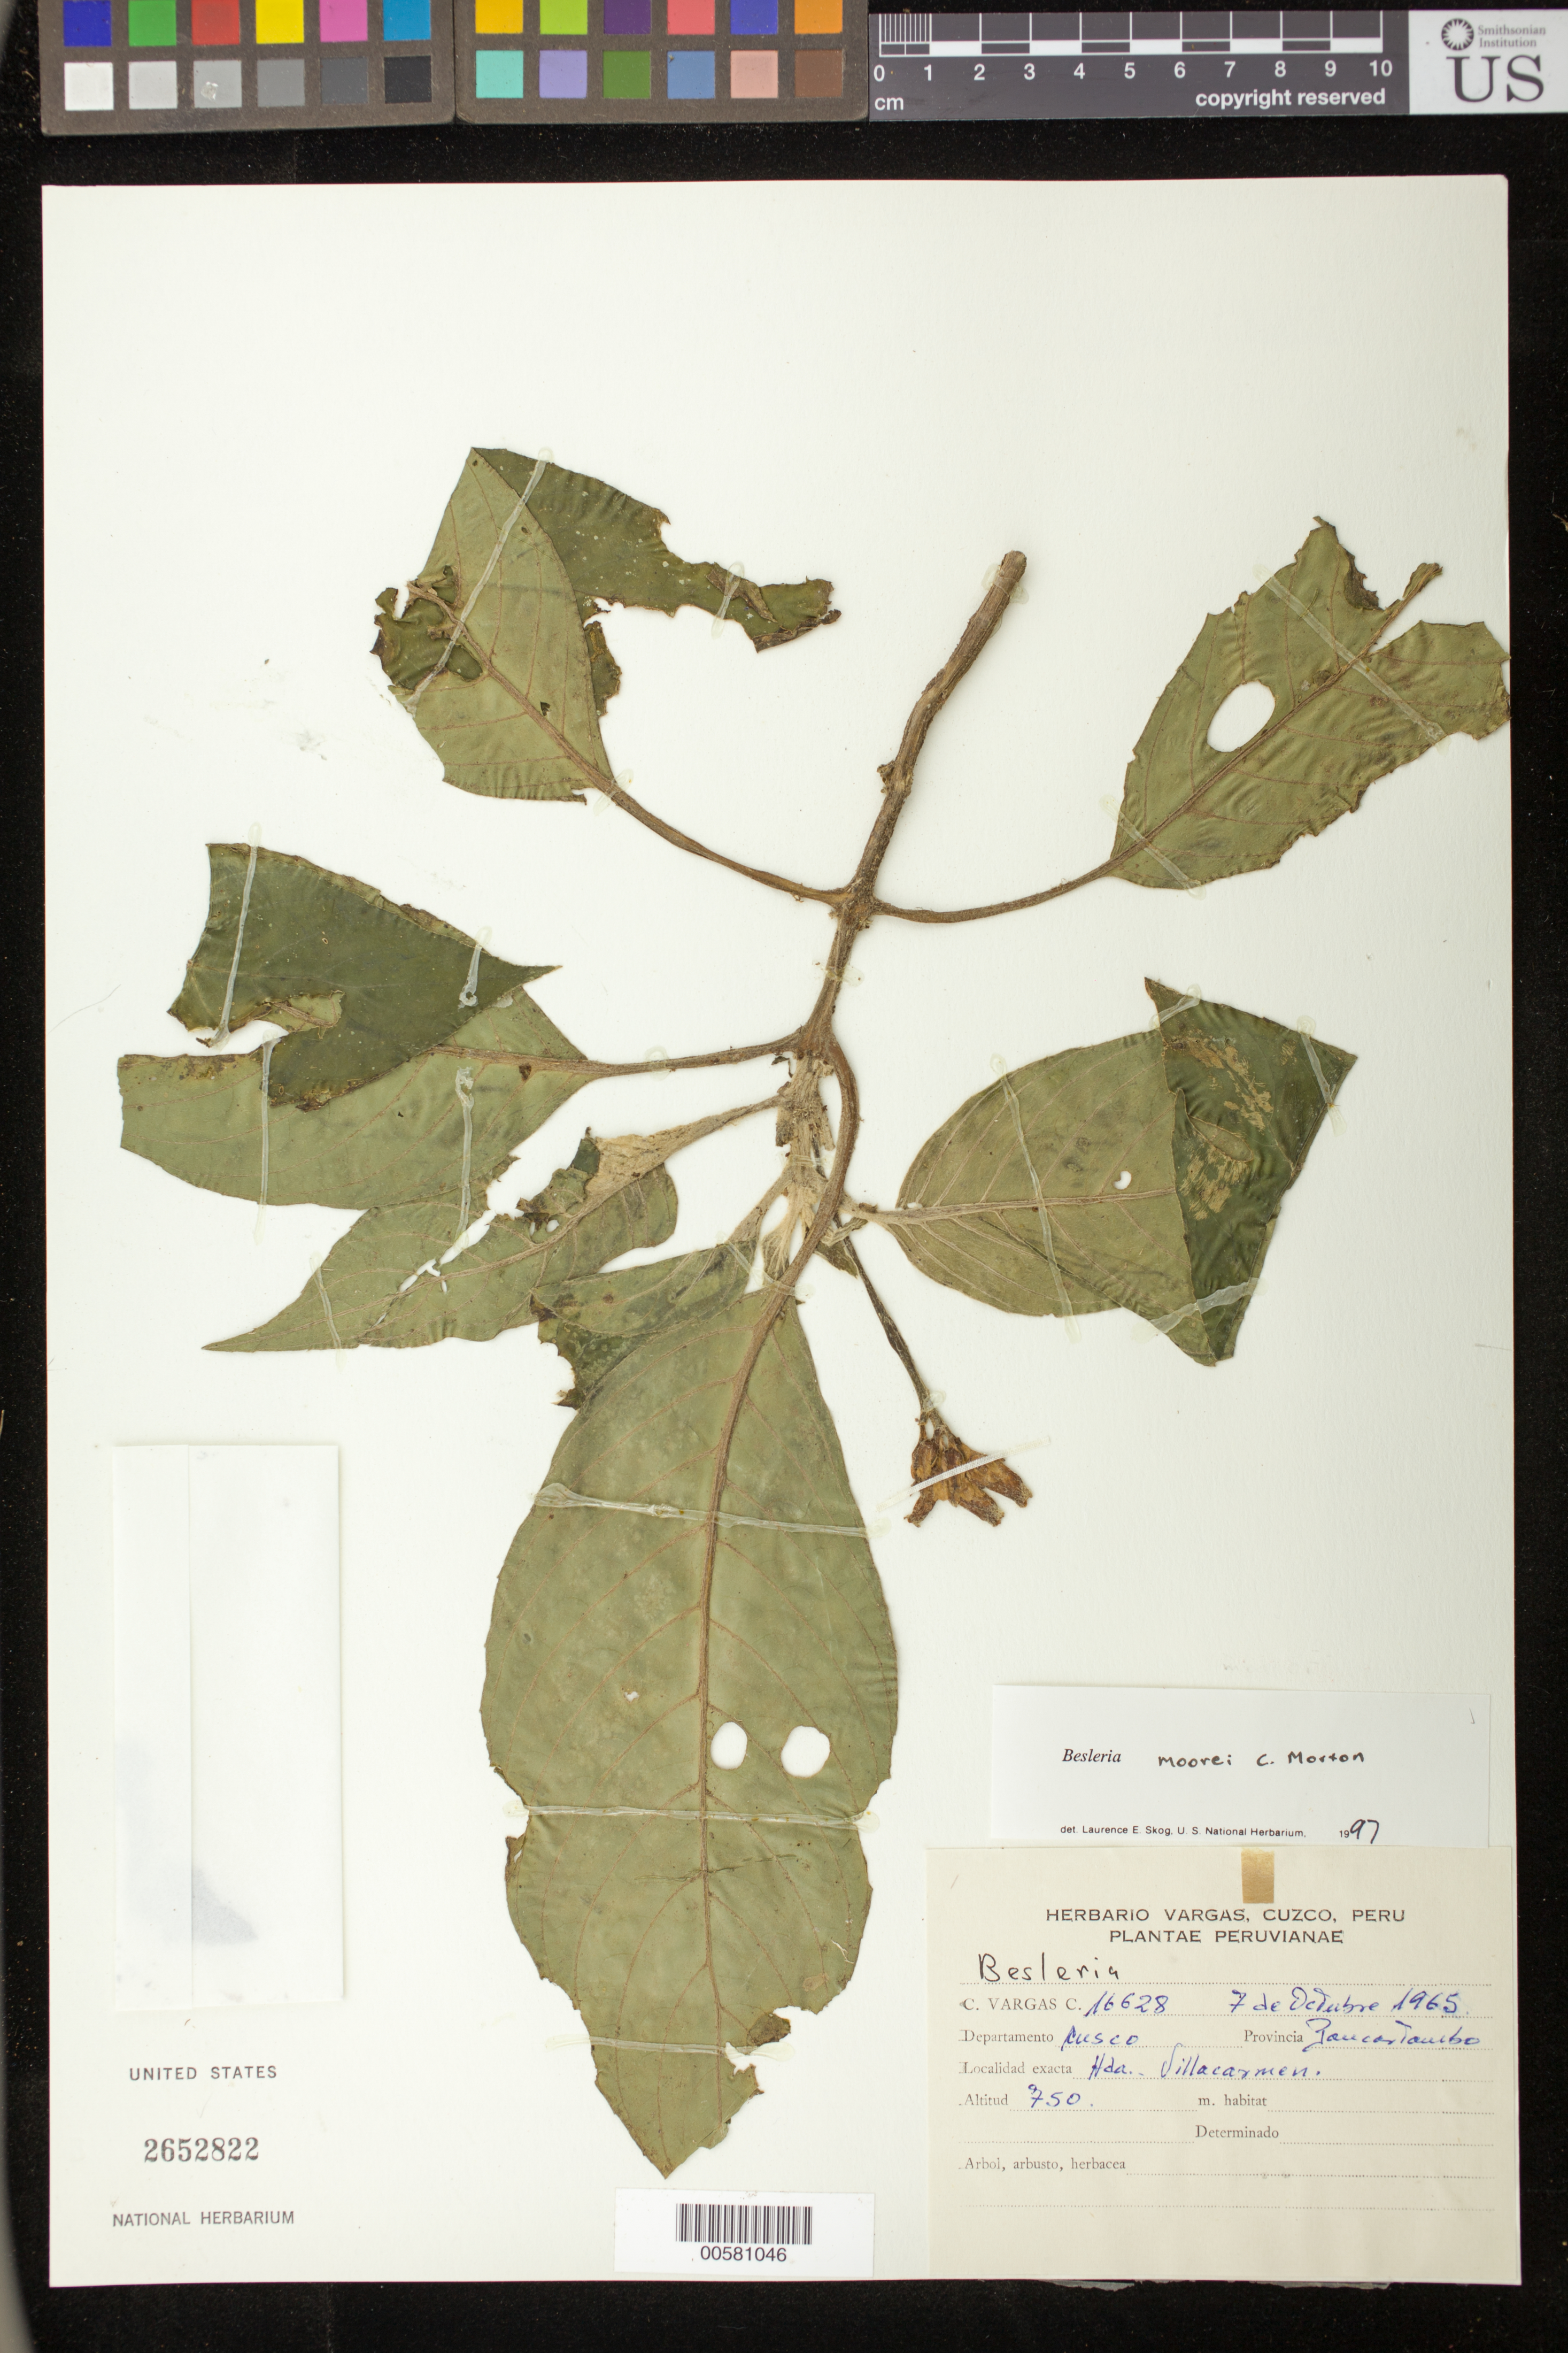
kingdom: Plantae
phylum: Tracheophyta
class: Magnoliopsida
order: Lamiales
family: Gesneriaceae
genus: Besleria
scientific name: Besleria moorei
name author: C.V. Morton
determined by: Skog, Laurence E.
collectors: C. Vargas C.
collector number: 16628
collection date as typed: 07 Oct 1965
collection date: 1965-10-07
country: Peru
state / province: Cusco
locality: Prov. Paucartambo; Hda. Villacarmen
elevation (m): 750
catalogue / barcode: US 2652822